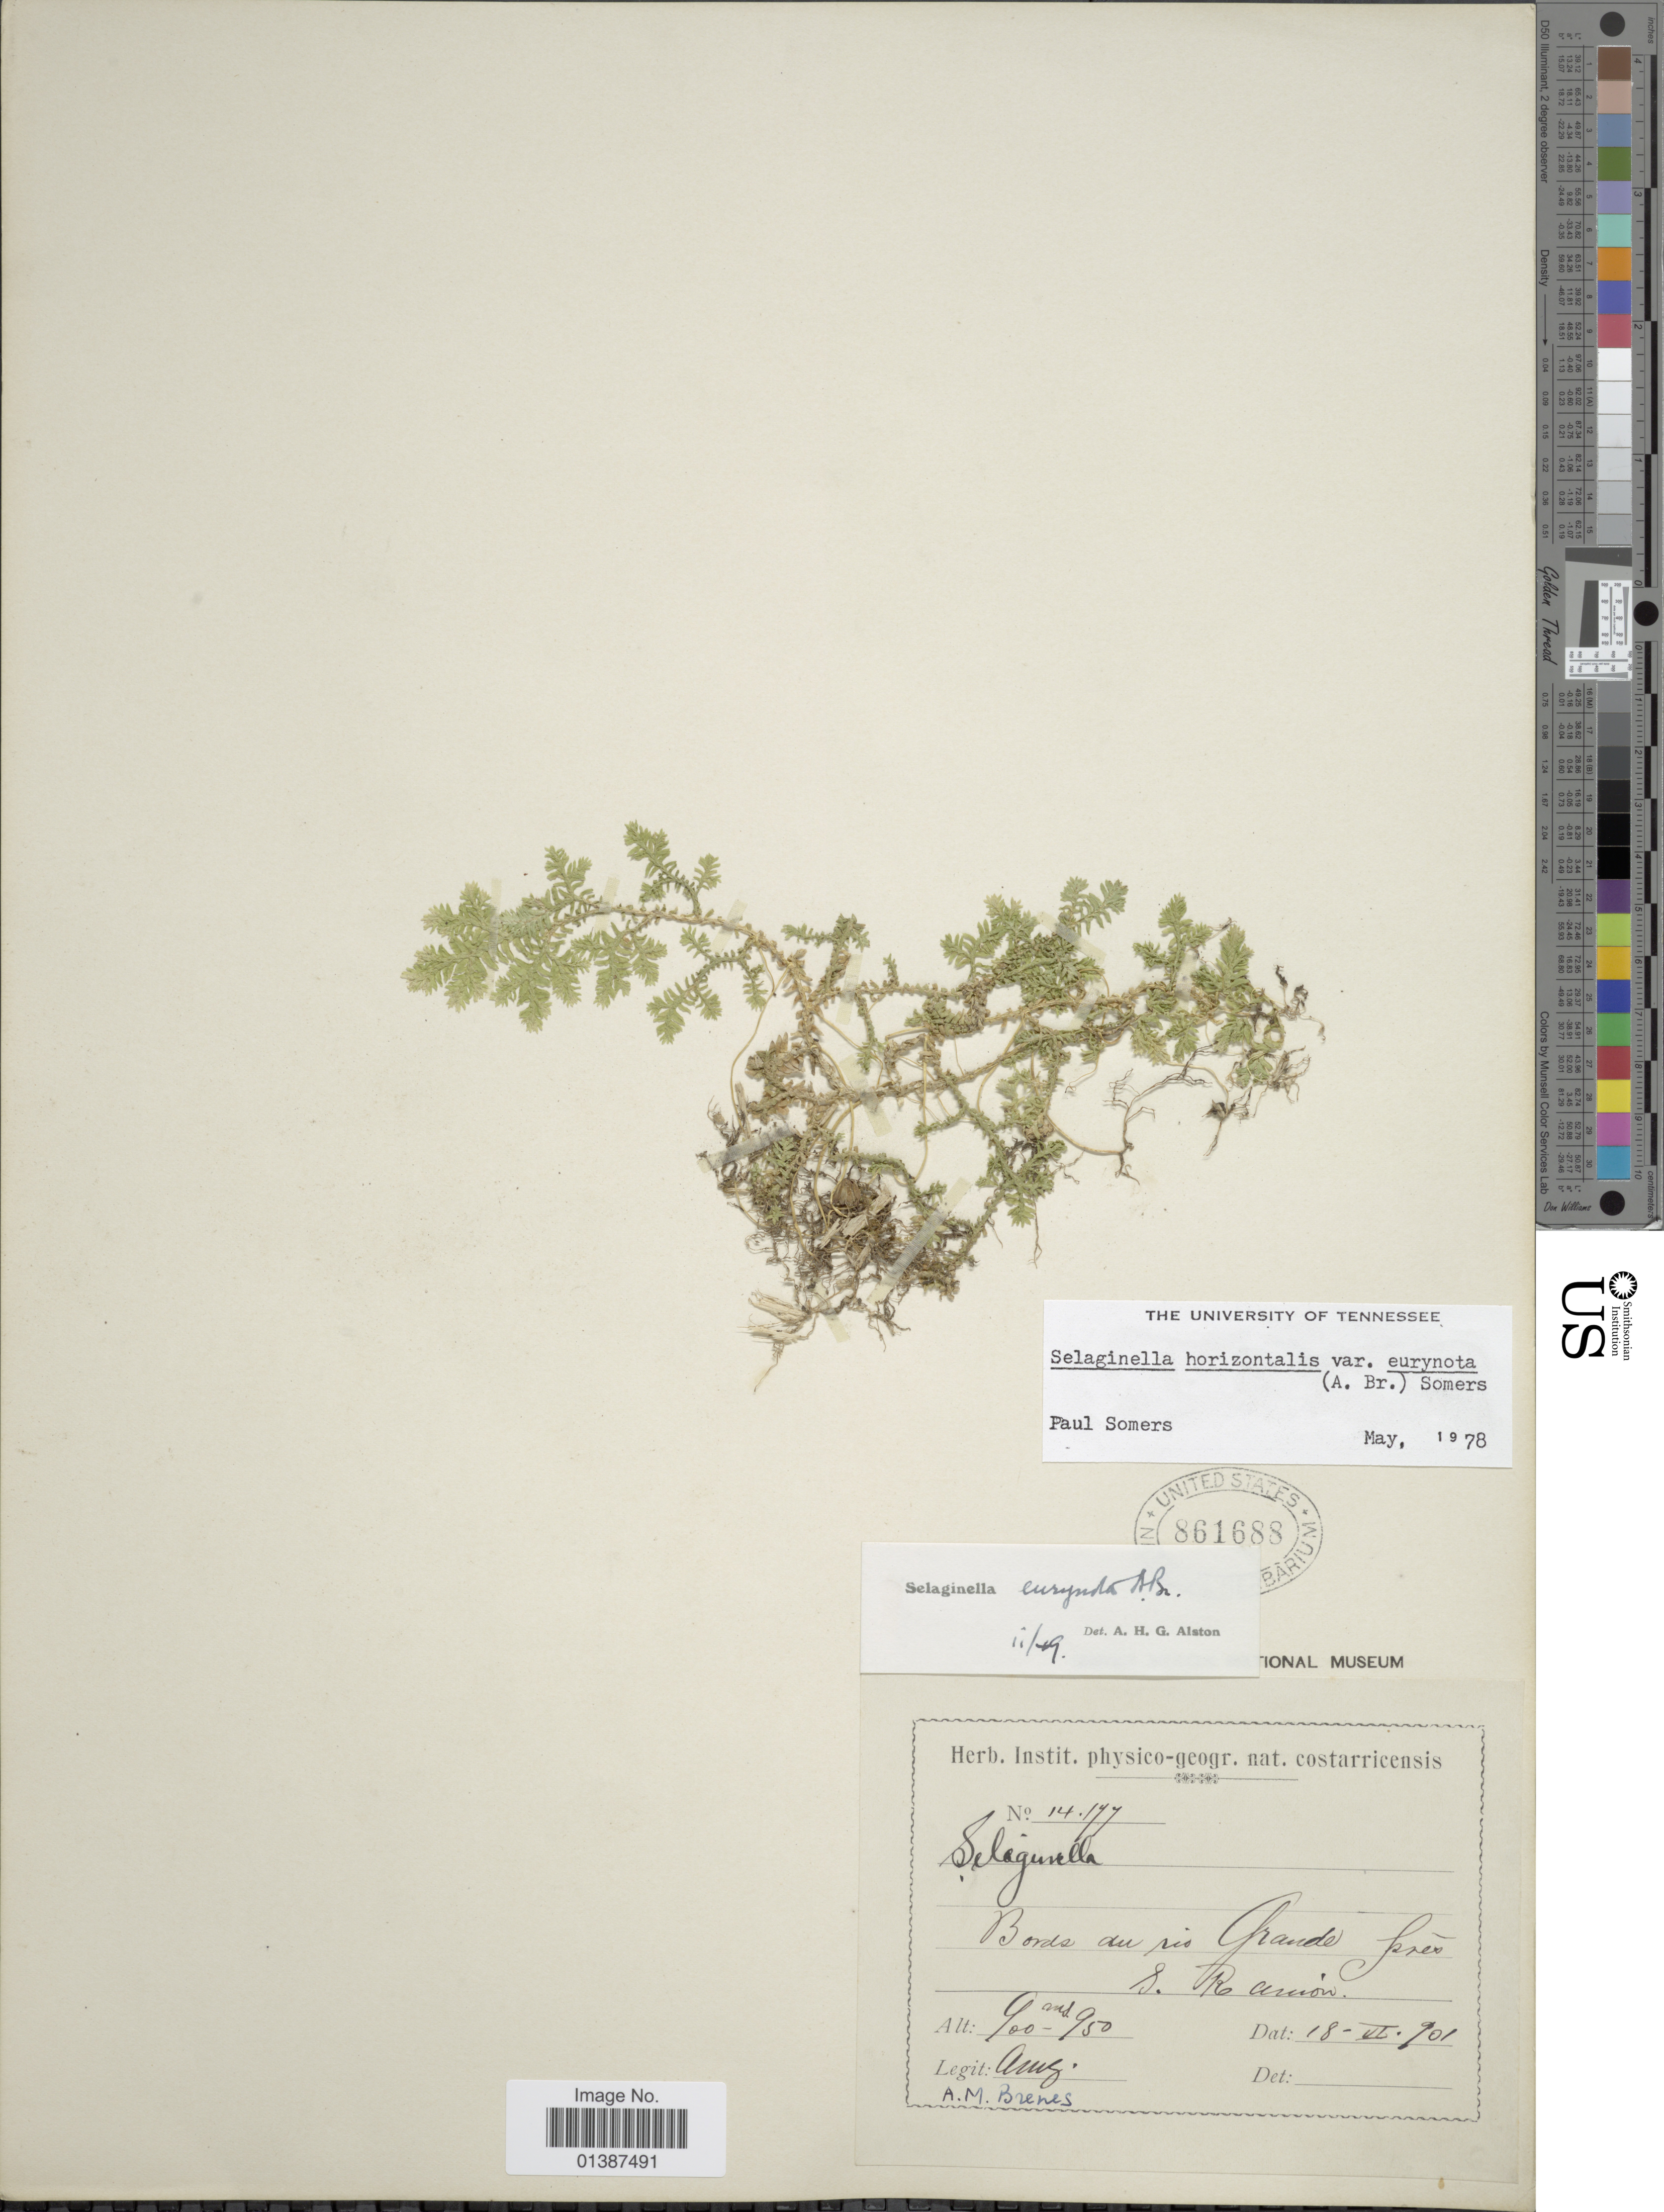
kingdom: Plantae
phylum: Tracheophyta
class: Lycopodiopsida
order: Selaginellales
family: Selaginellaceae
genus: Selaginella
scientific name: Selaginella eurynota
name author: A. Braun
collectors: A. Brenes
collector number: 14177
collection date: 1901-06-18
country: Costa Rica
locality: Bords du Río Grande près S. Ramón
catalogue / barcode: US 861688